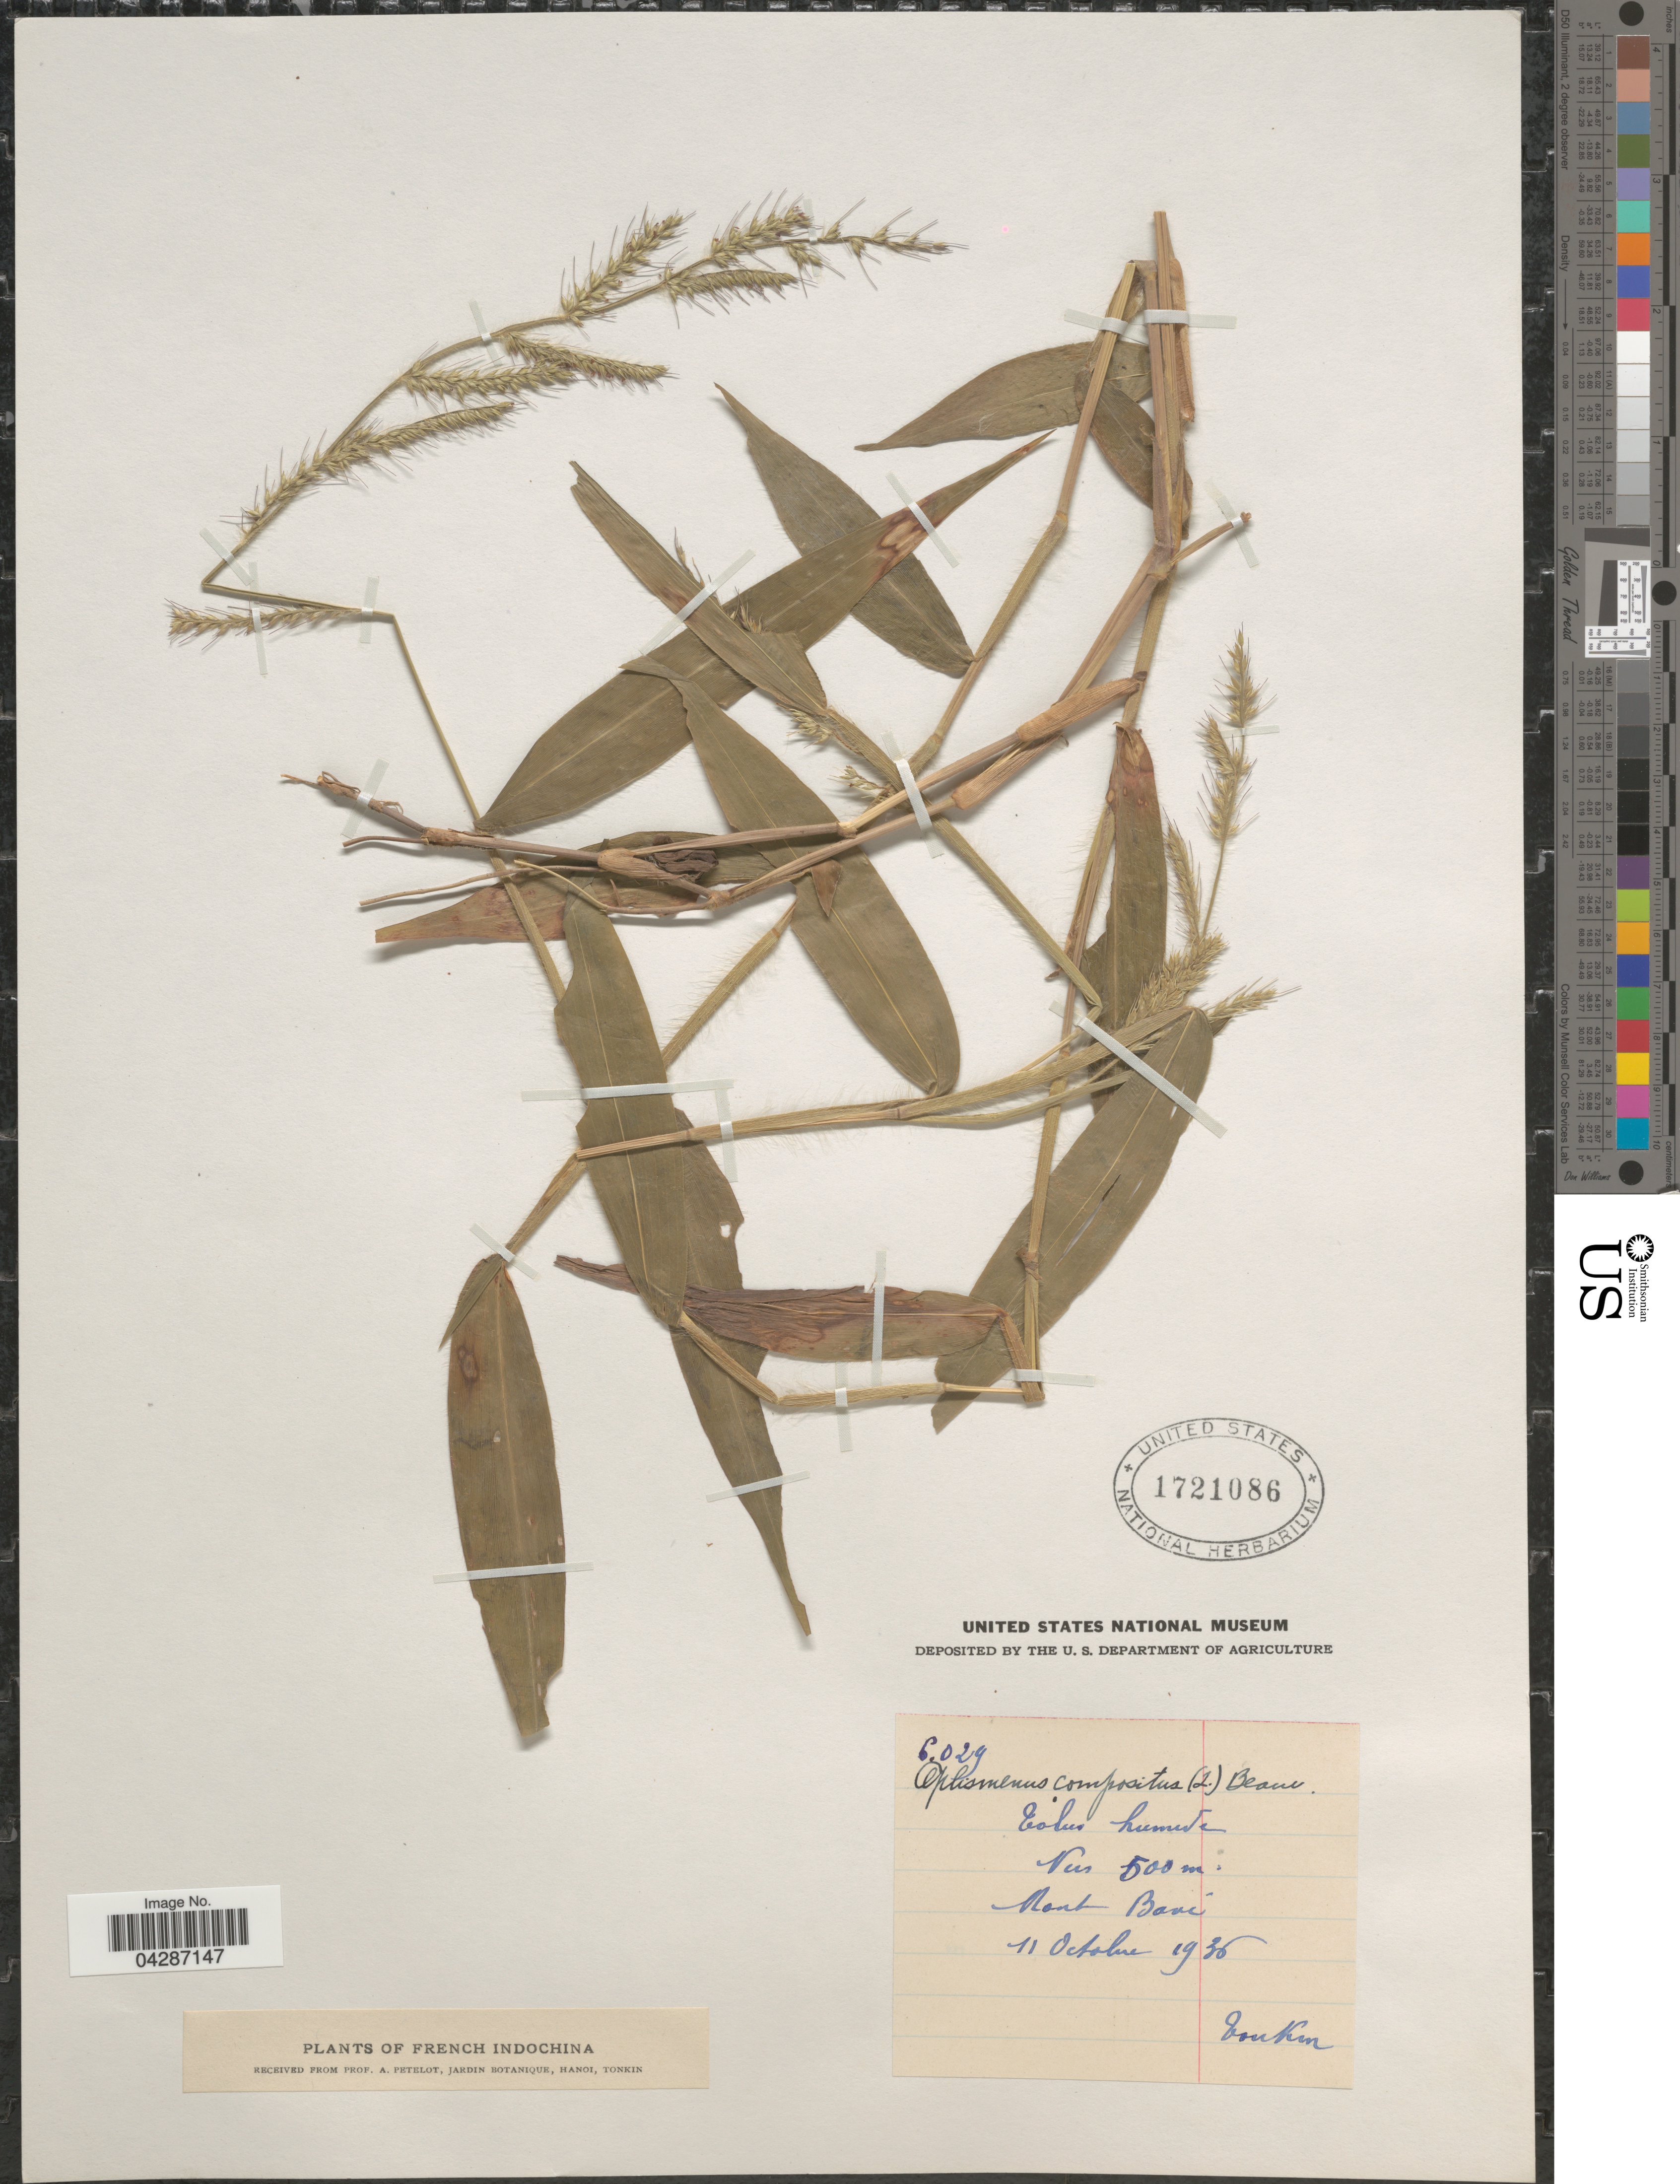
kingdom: Plantae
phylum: Tracheophyta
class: Liliopsida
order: Poales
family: Poaceae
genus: Oplismenus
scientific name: Oplismenus compositus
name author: (L.) P. Beauv.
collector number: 6029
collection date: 1936-10-11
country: Vietnam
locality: French Indochina .Mont Baví. Tonkin.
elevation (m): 500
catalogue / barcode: US 1721086